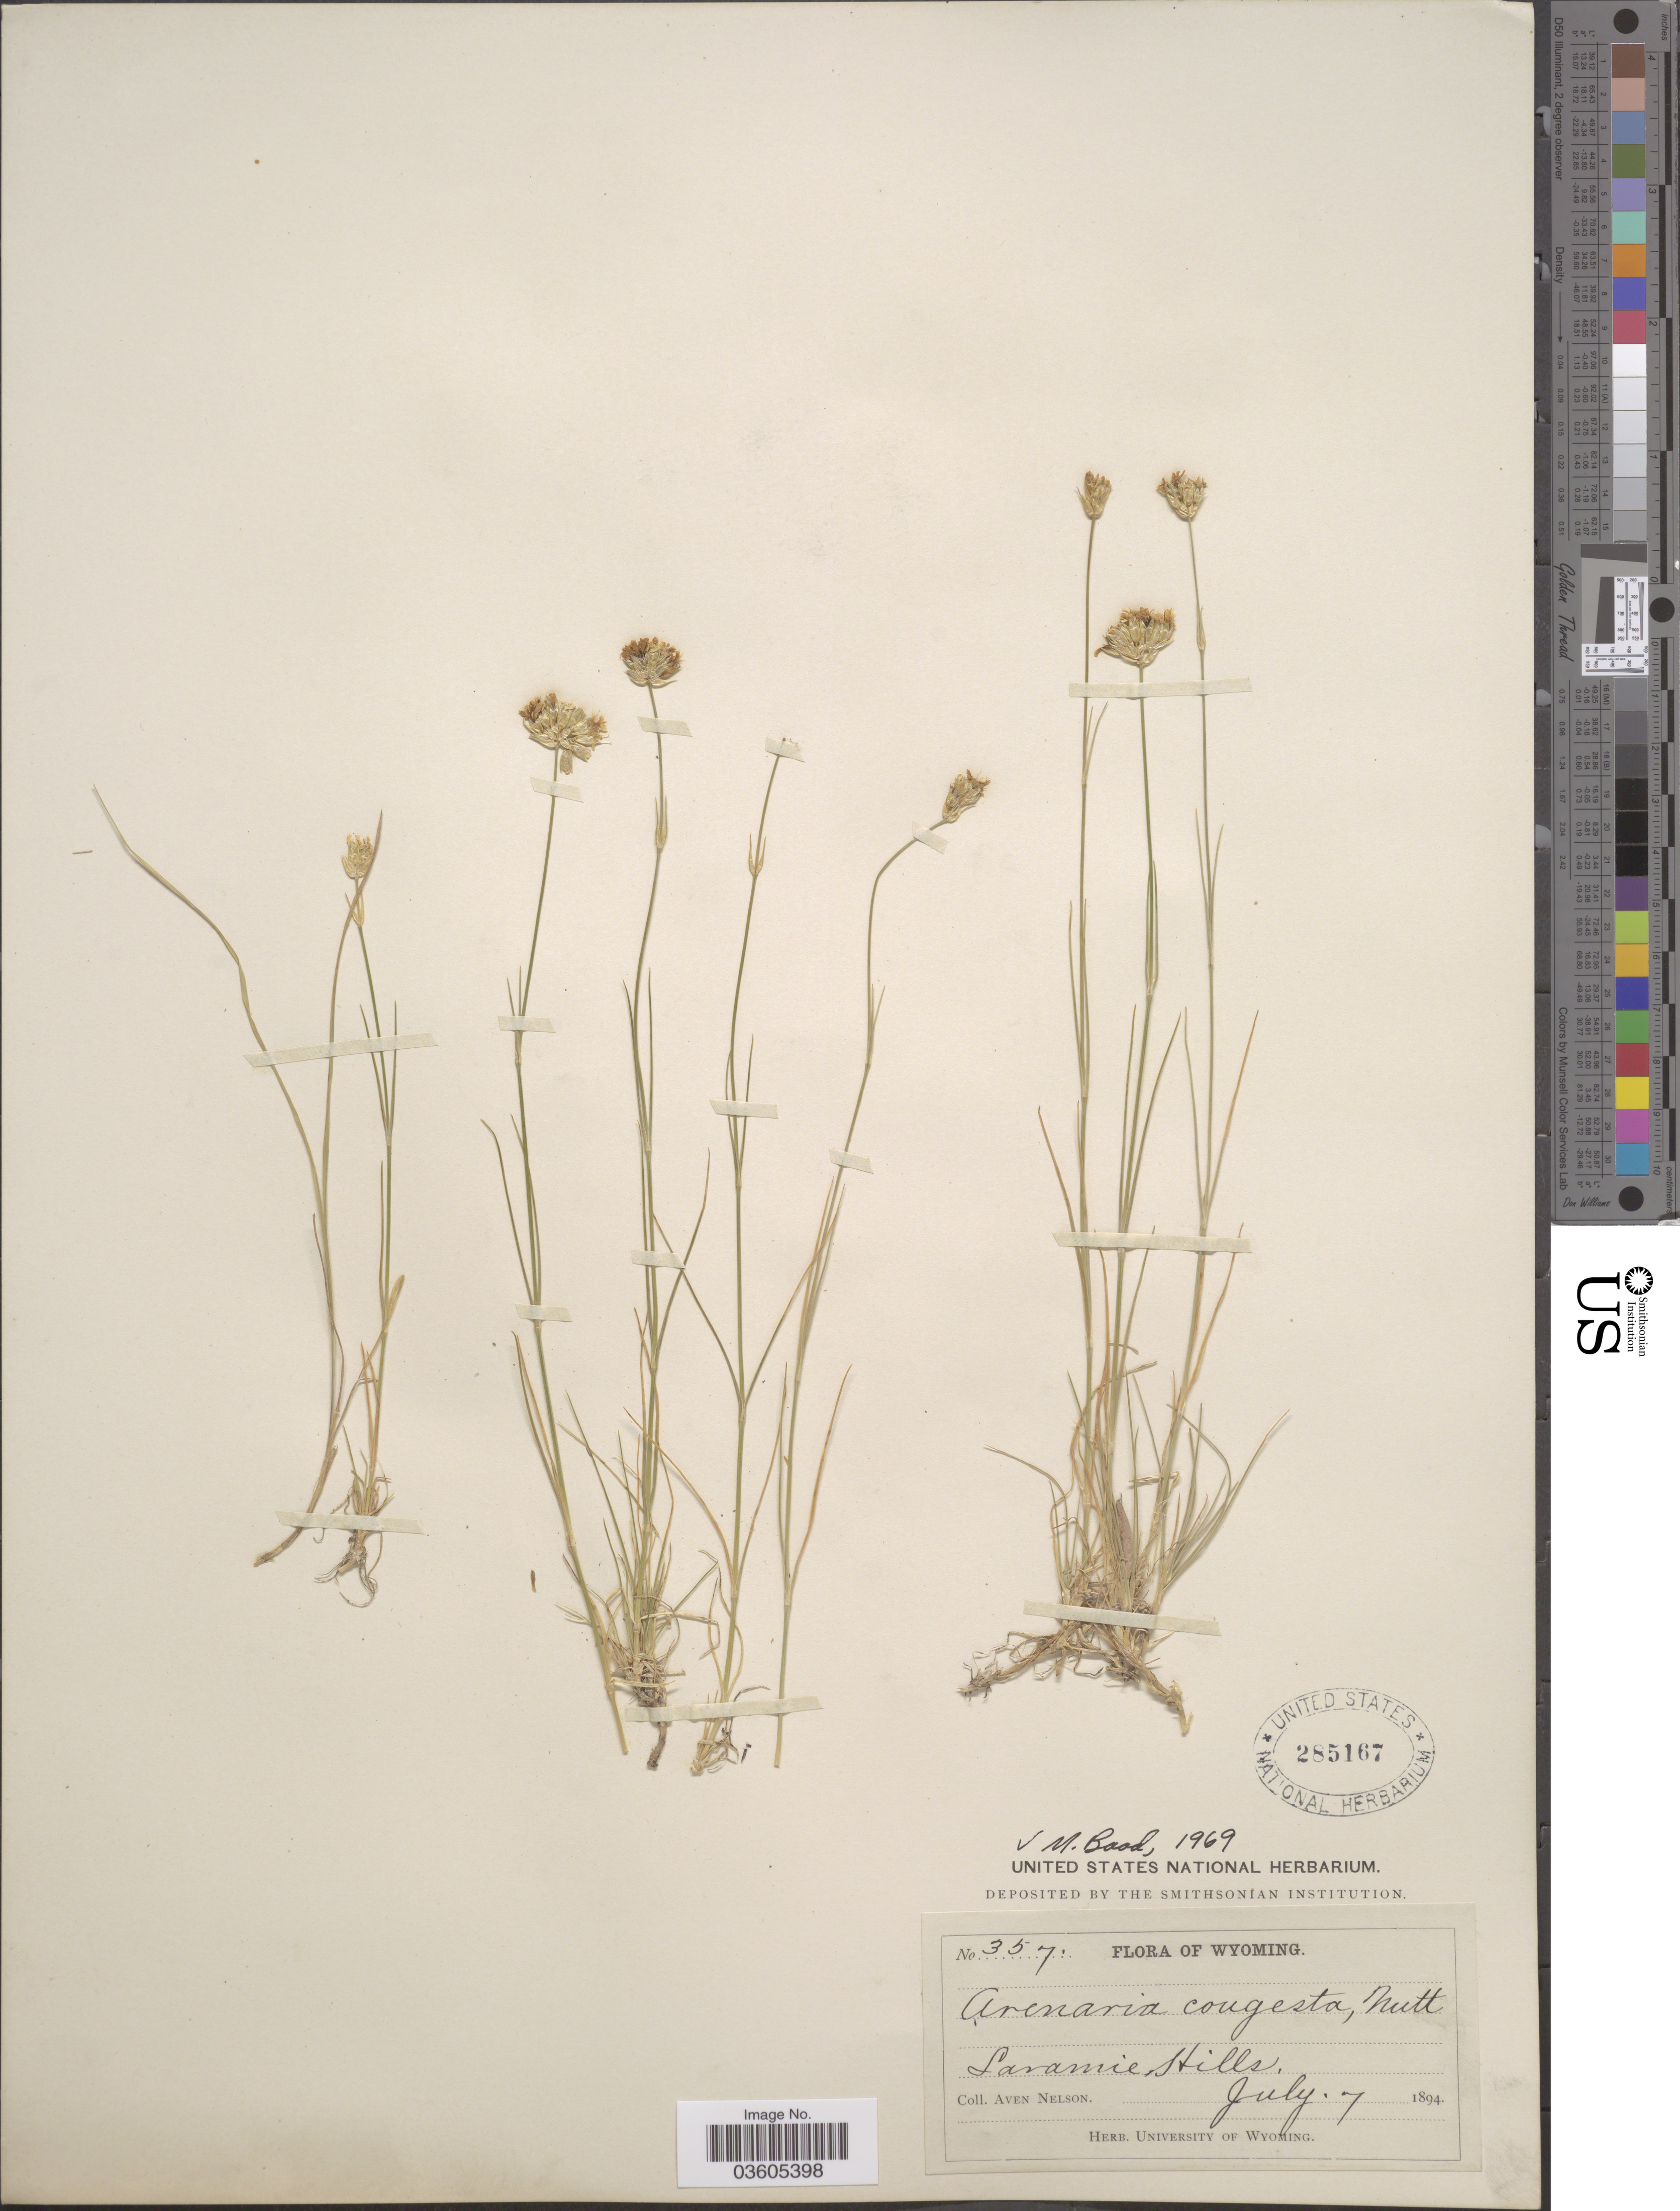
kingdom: Plantae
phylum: Tracheophyta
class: Magnoliopsida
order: Caryophyllales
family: Caryophyllaceae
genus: Eremogone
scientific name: Eremogone congesta var. congesta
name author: (Nutt.) Ikonn.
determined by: Strong, Mark T., (BOT), Smithsonian Institution - National Museum of Natural History (UNITED STATES)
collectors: A. Nelson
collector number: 357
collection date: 1894-07-07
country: United States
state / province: Wyoming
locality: Laramie Hills.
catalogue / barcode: US 285167